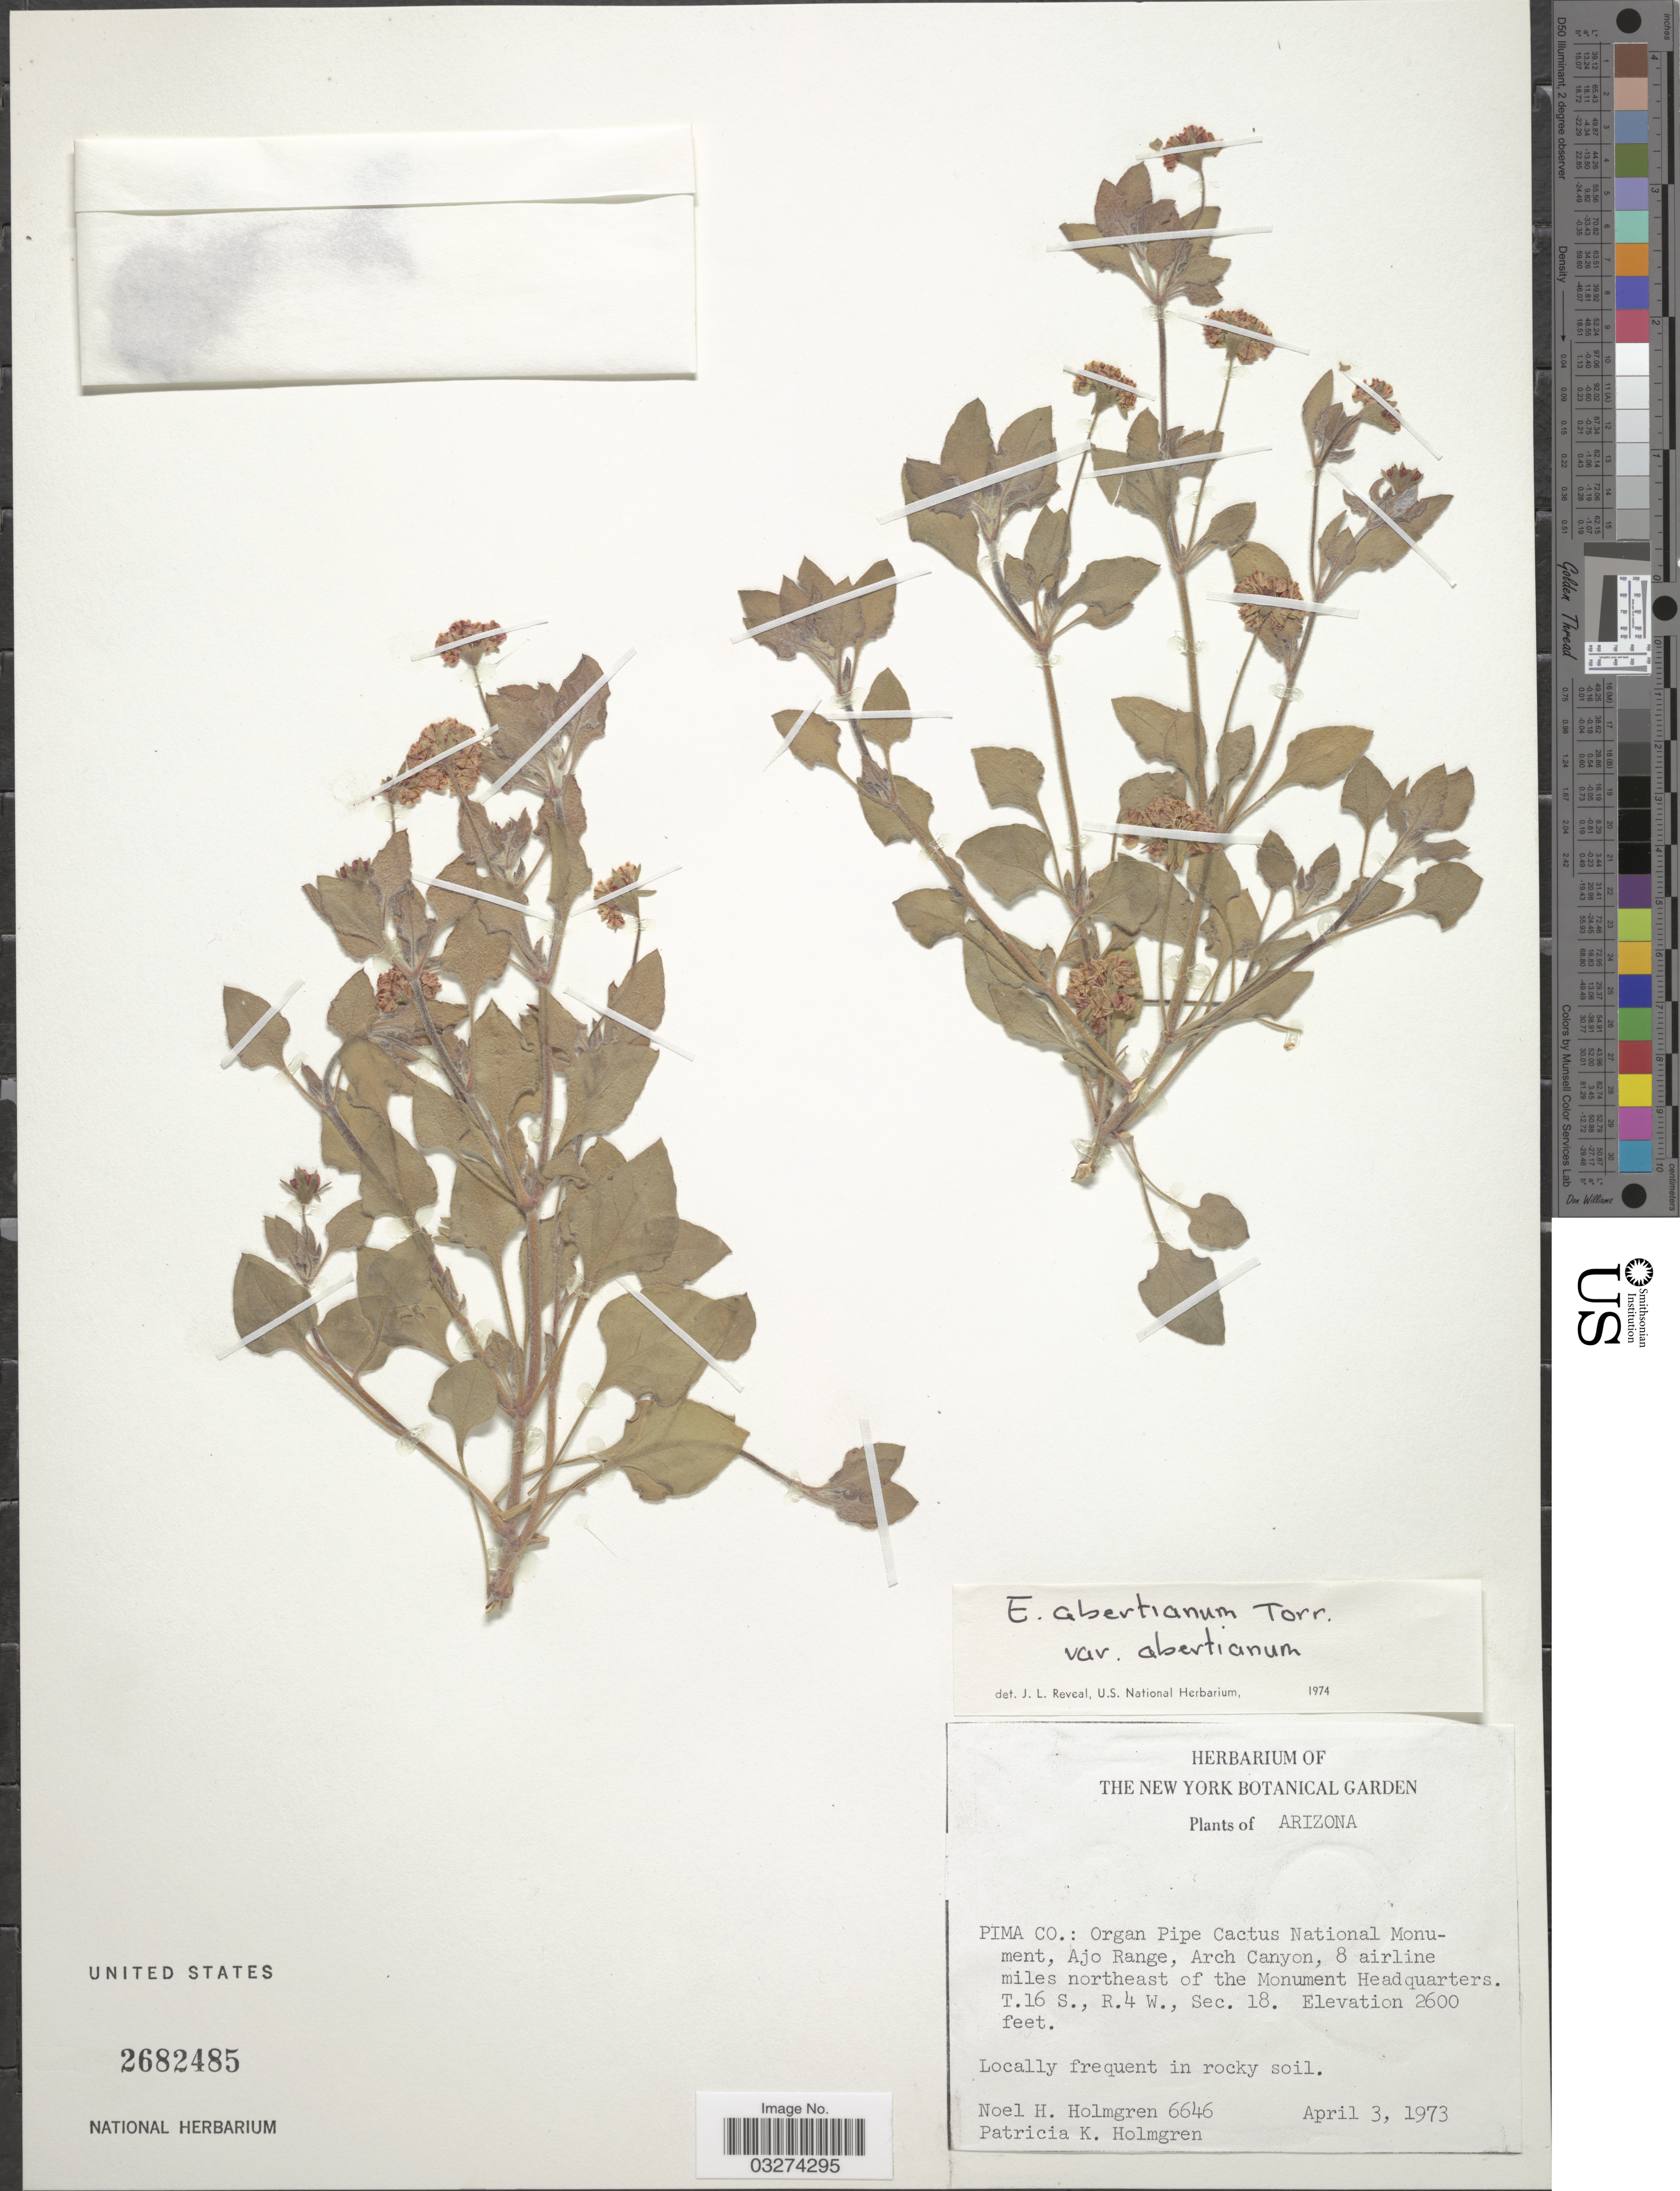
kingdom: Plantae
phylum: Tracheophyta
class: Magnoliopsida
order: Caryophyllales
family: Polygonaceae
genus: Eriogonum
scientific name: Eriogonum abertianum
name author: Torr.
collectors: N. H. Holmgren & P. K. Holmgren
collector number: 6646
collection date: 1973-04-03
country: United States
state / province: Arizona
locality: Pima Co.: Organ Pipe Cactus National Monument, Ajo Range, Arch Canyon, 8 airline miles northeast of the Monument Headquarters. T16S, R4W, Sec. 18.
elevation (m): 792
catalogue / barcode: US 2682485